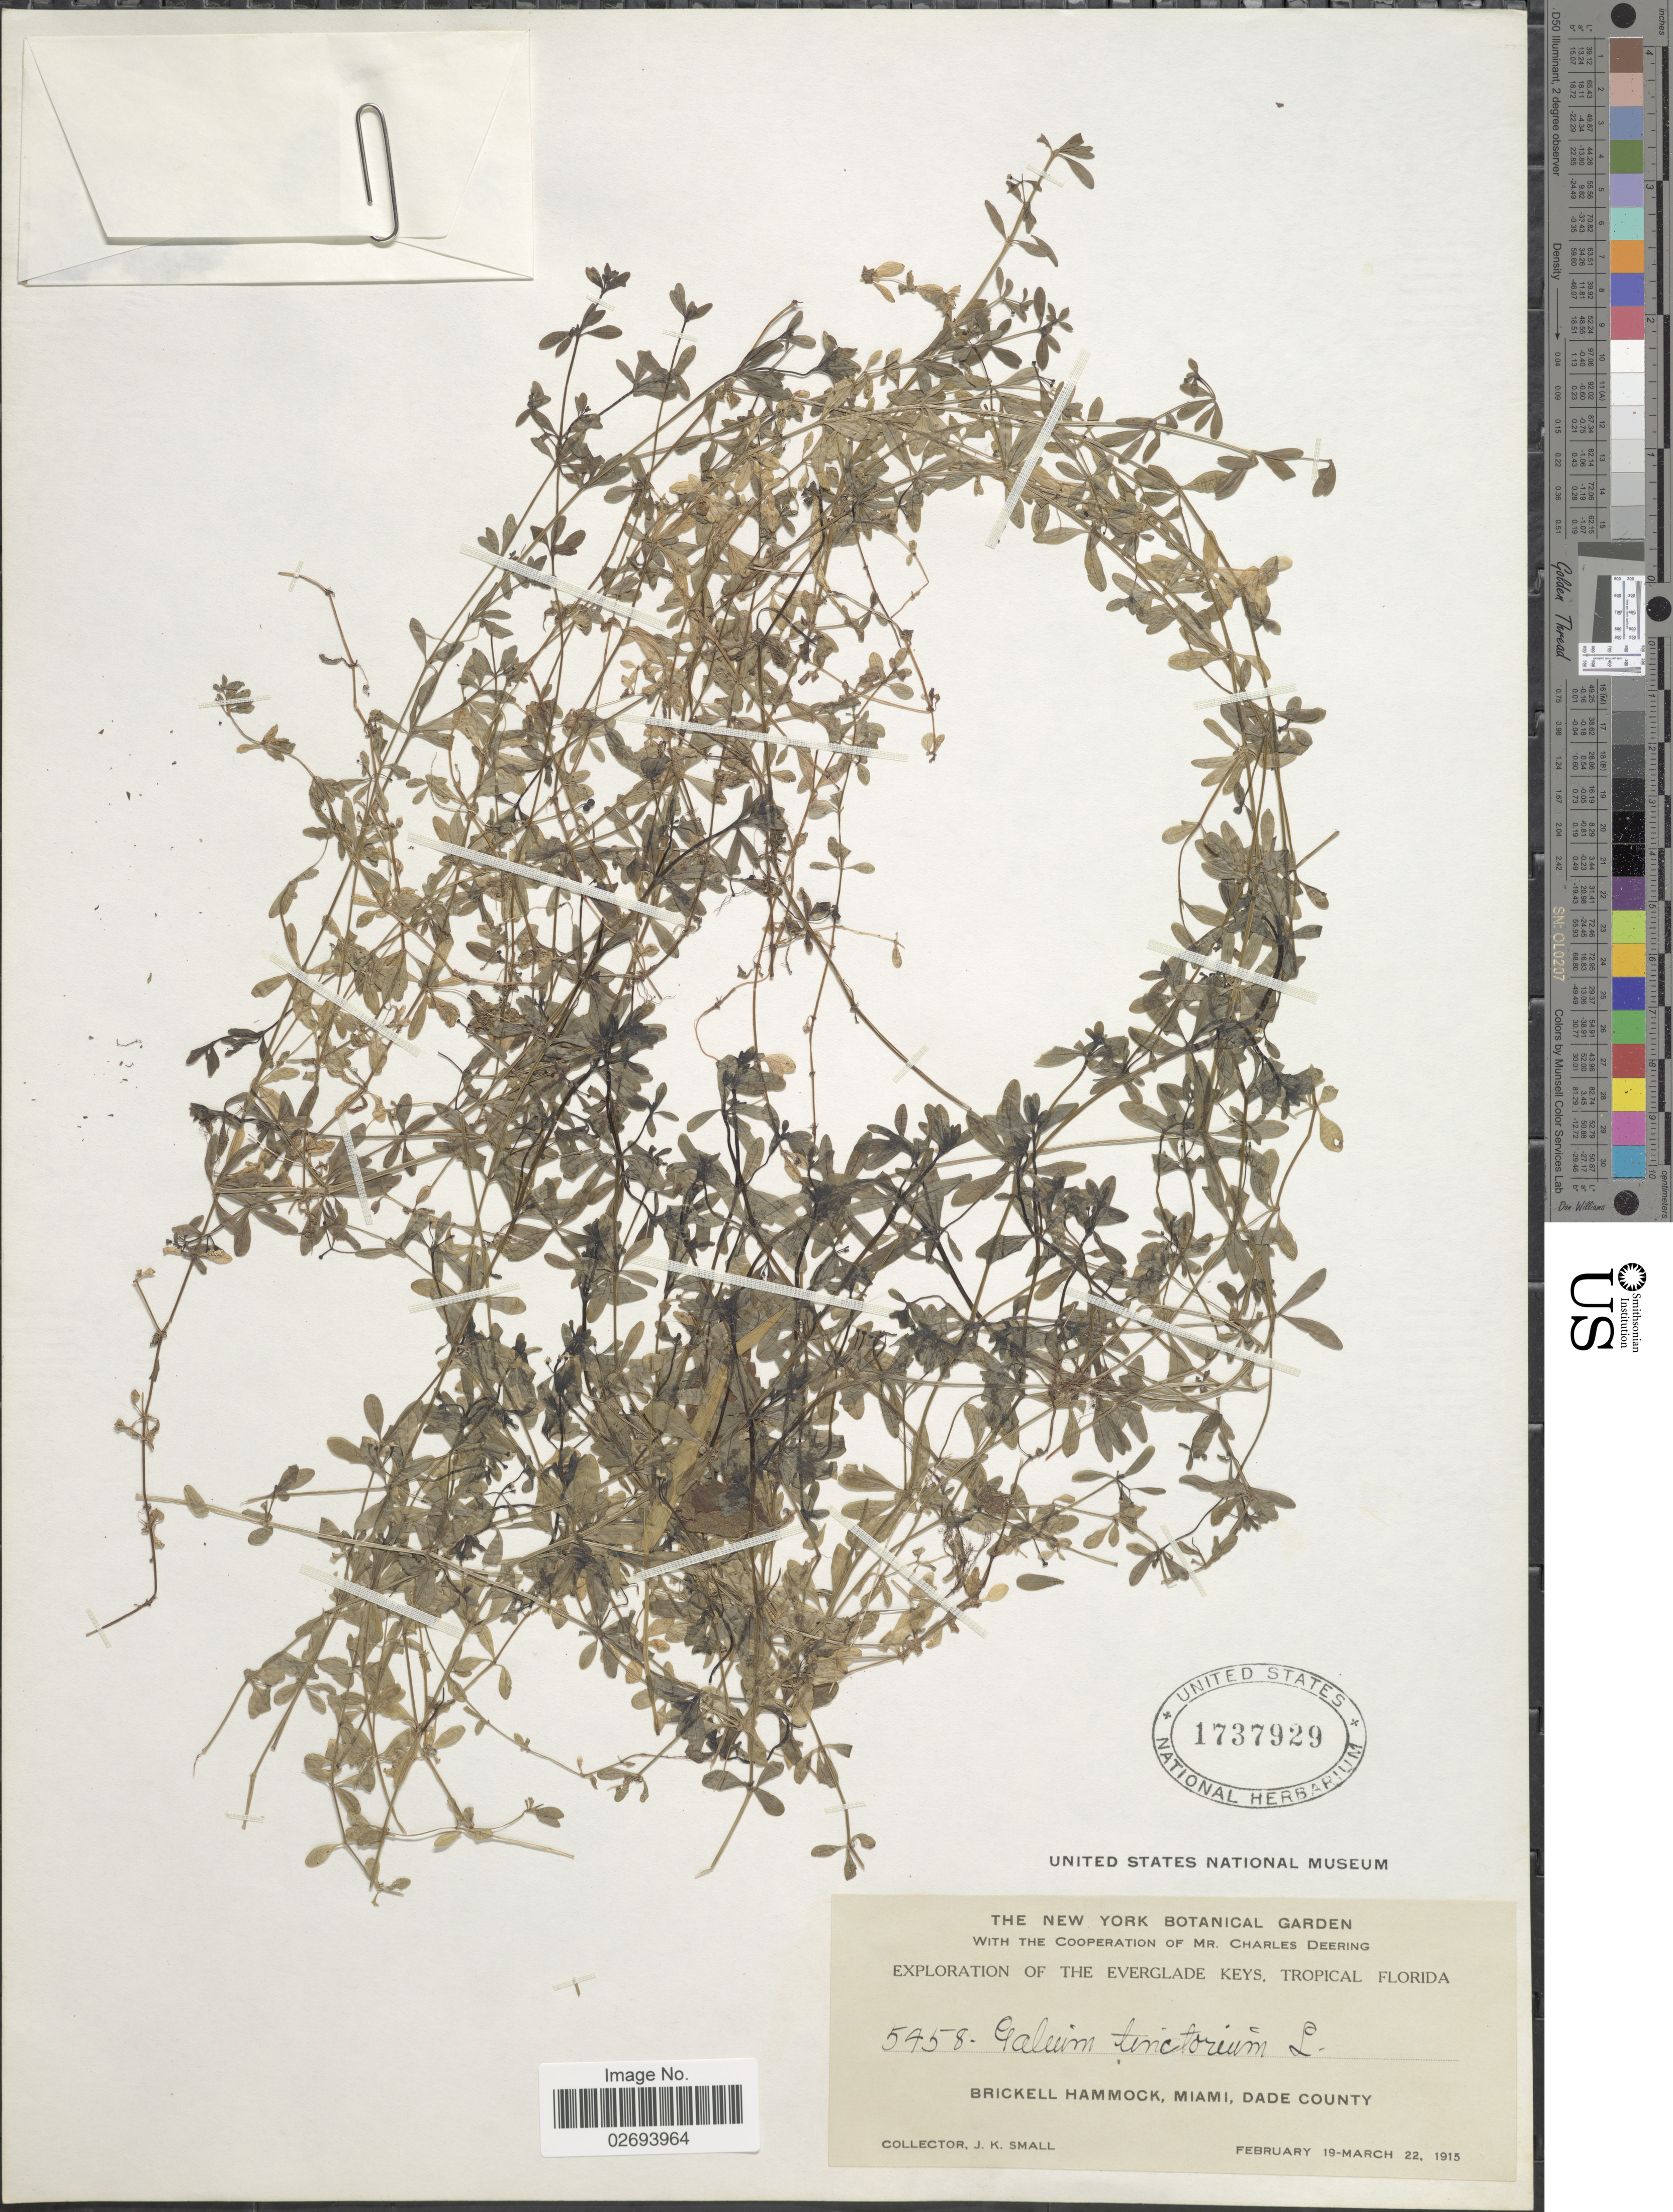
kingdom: Plantae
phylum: Tracheophyta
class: Magnoliopsida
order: Gentianales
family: Rubiaceae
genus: Galium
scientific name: Galium tinctorium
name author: (L.) Scop.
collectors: J. K. Small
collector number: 5458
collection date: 1915-02-19/1915-03-22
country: United States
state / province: Florida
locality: Everglade Keys, Tropical Florida. Brickell Hammock, Miami, Dade County.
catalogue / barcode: US 1737929